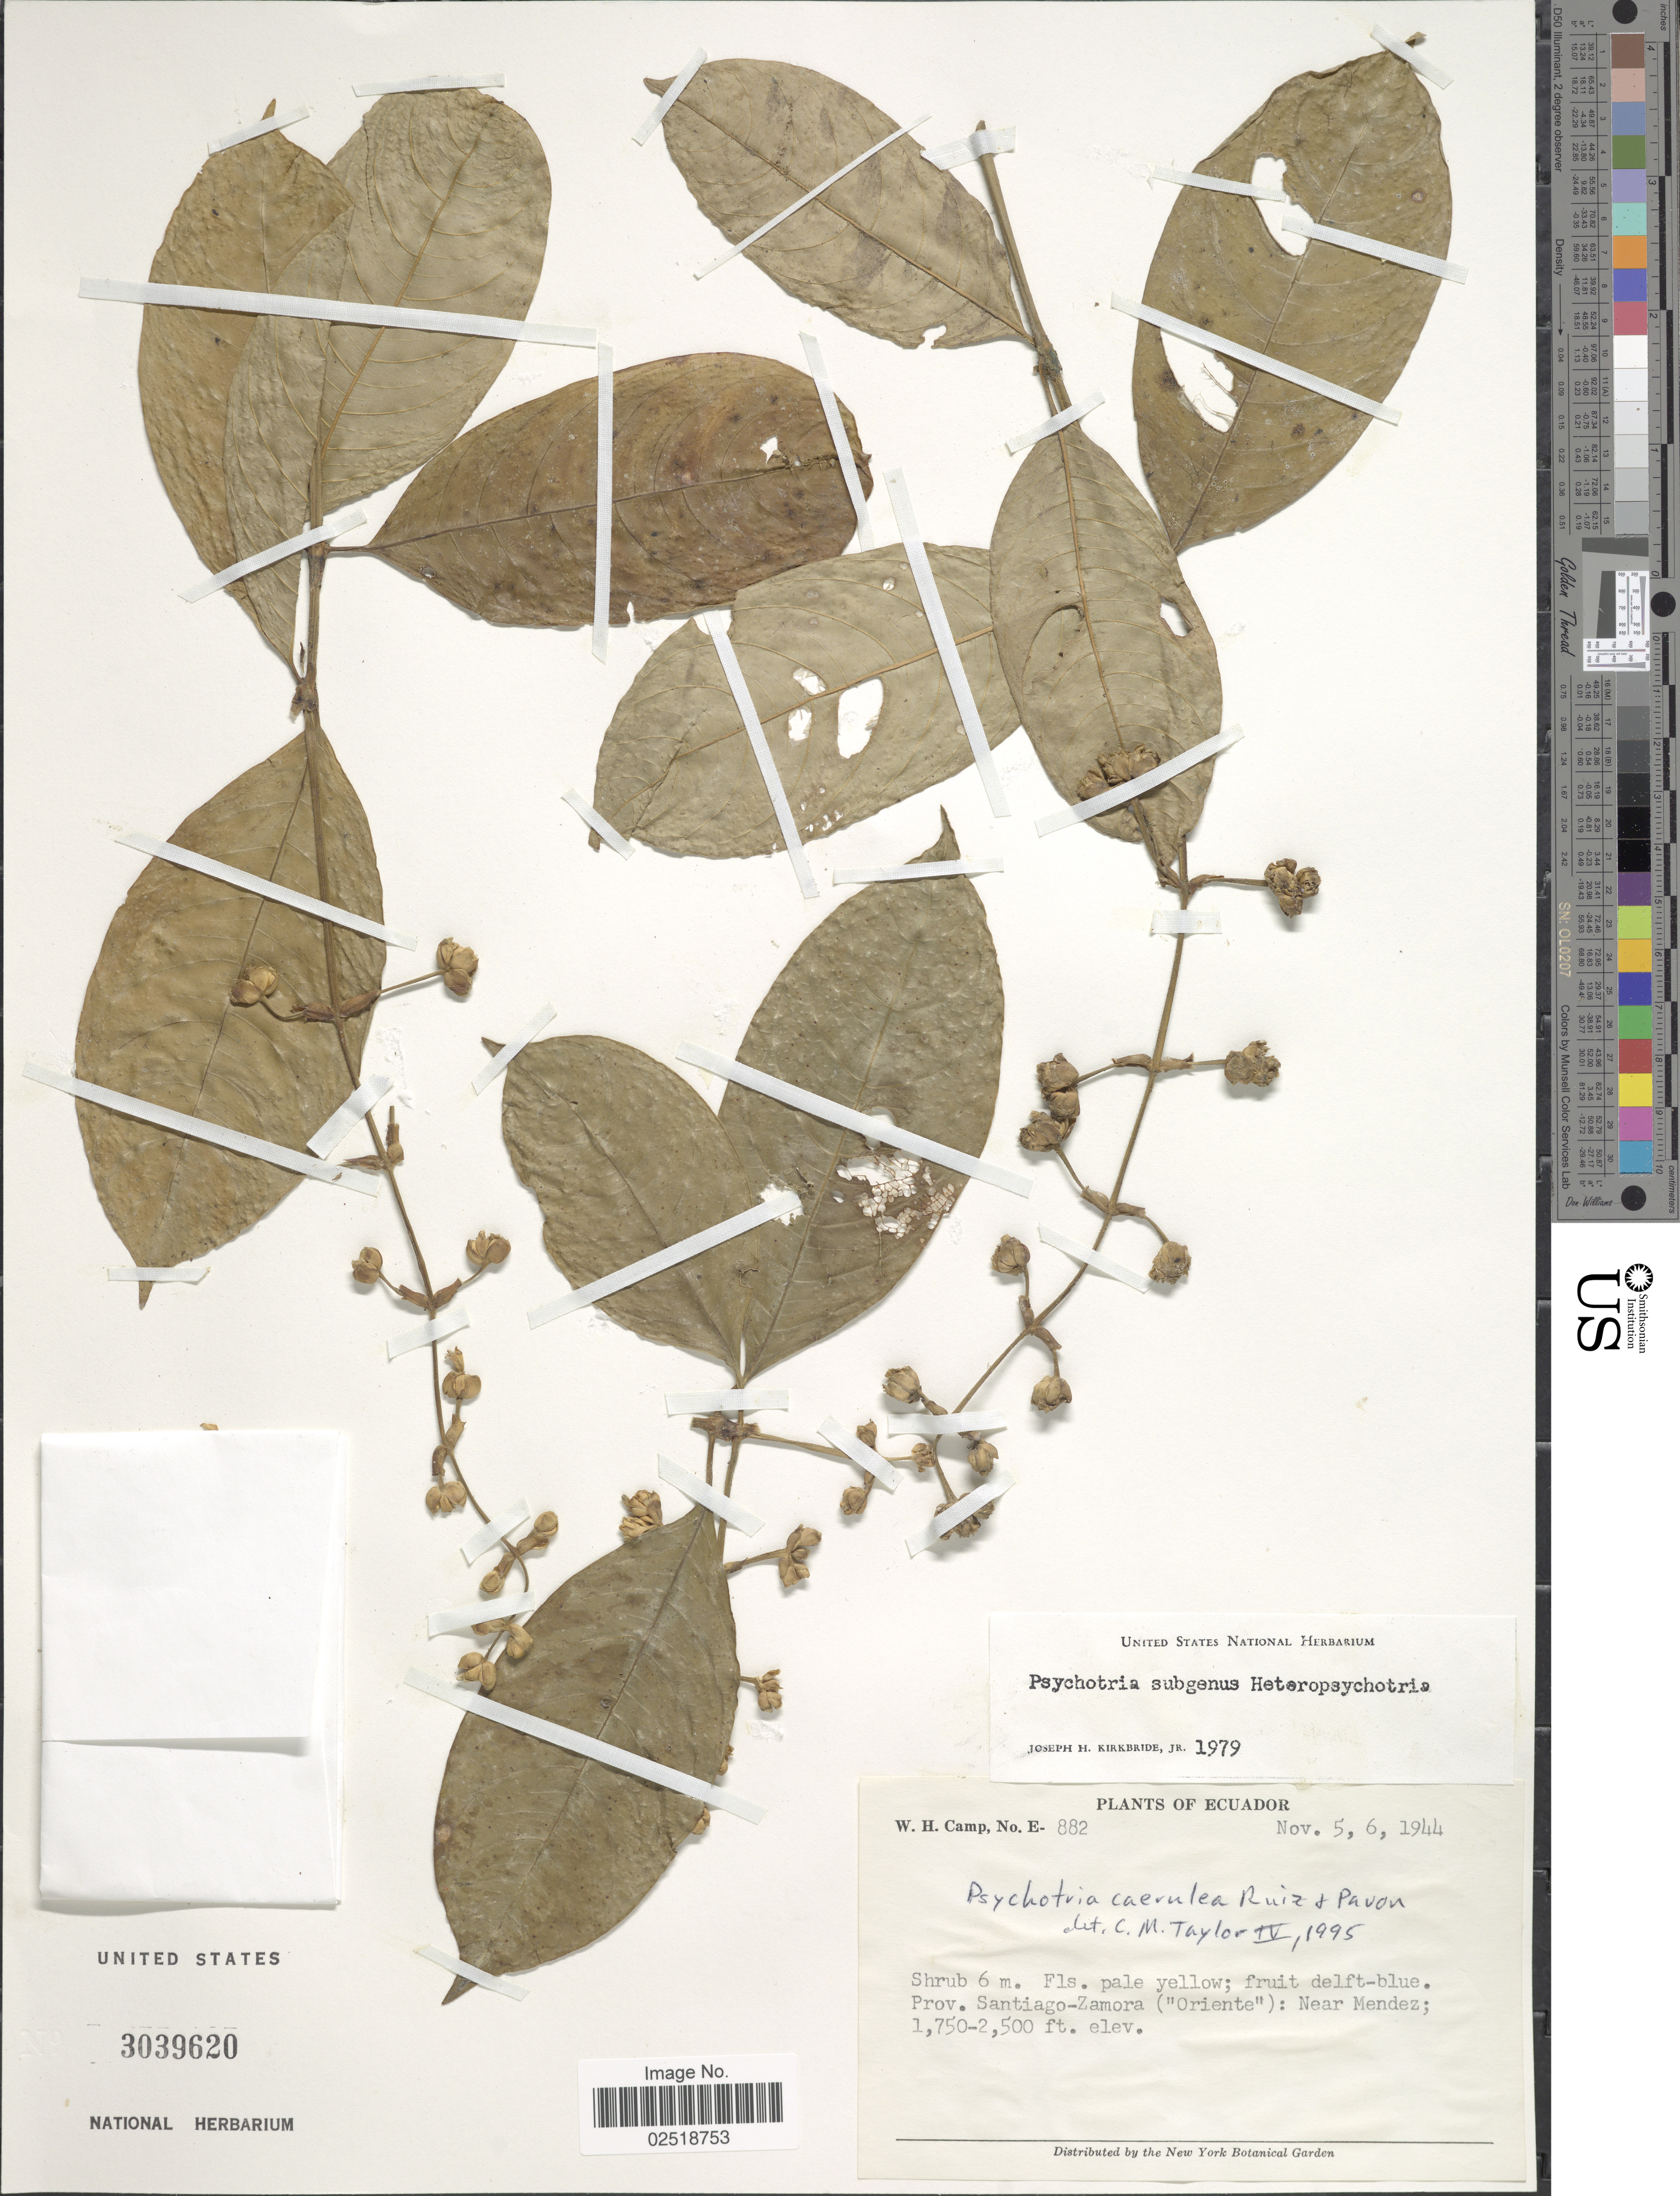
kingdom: Plantae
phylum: Tracheophyta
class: Magnoliopsida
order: Gentianales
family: Rubiaceae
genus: Psychotria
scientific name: Psychotria caerulea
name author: Ruiz & Pav.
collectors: W. H. Camp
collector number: E-882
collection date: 1944-11-05/1944-11-06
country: Ecuador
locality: Prov. Santiago-Zamora ('Oriente'): Near Mendez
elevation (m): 533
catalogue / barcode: US 3039620